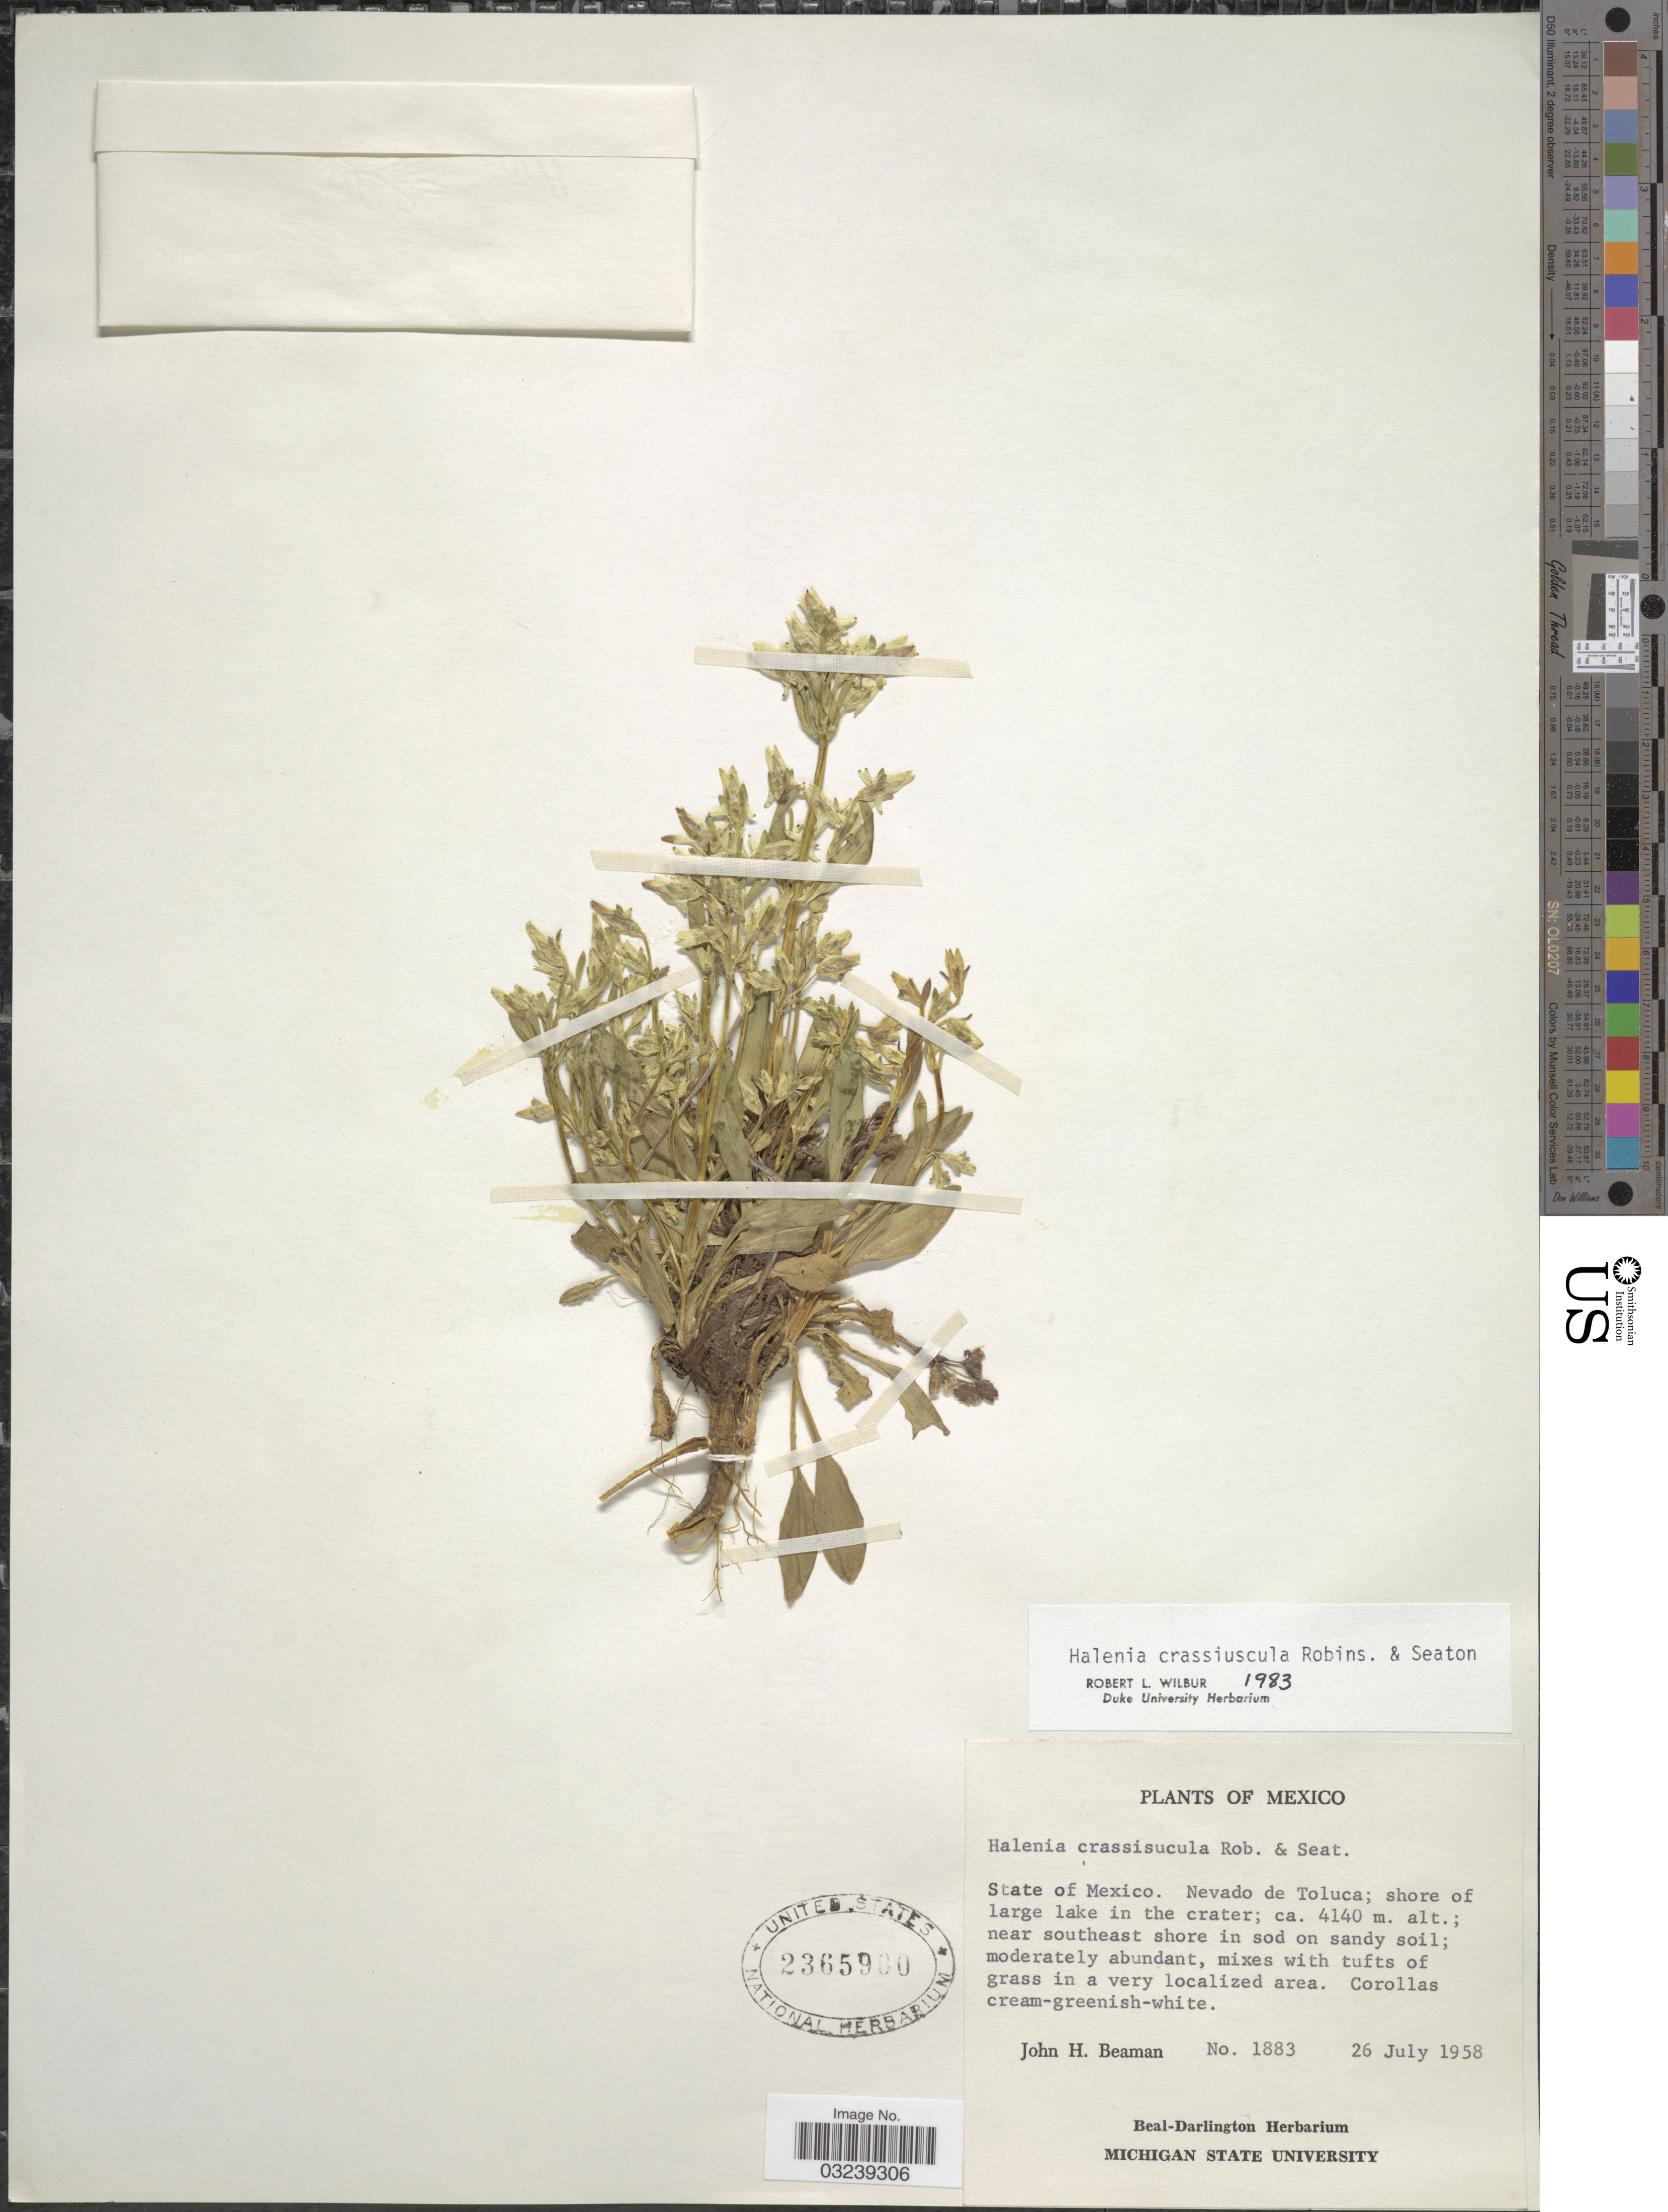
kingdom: Plantae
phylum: Tracheophyta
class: Magnoliopsida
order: Gentianales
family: Gentianaceae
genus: Halenia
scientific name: Halenia crassiuscula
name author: B.L. Rob. & Seaton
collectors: J. H. Beaman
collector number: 1883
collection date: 1958-07-26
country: Mexico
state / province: México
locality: Nevado de Toluca; shore of large lake in the crater; near southeast shore in sod on sandy soil.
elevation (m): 4140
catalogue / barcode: US 2365900